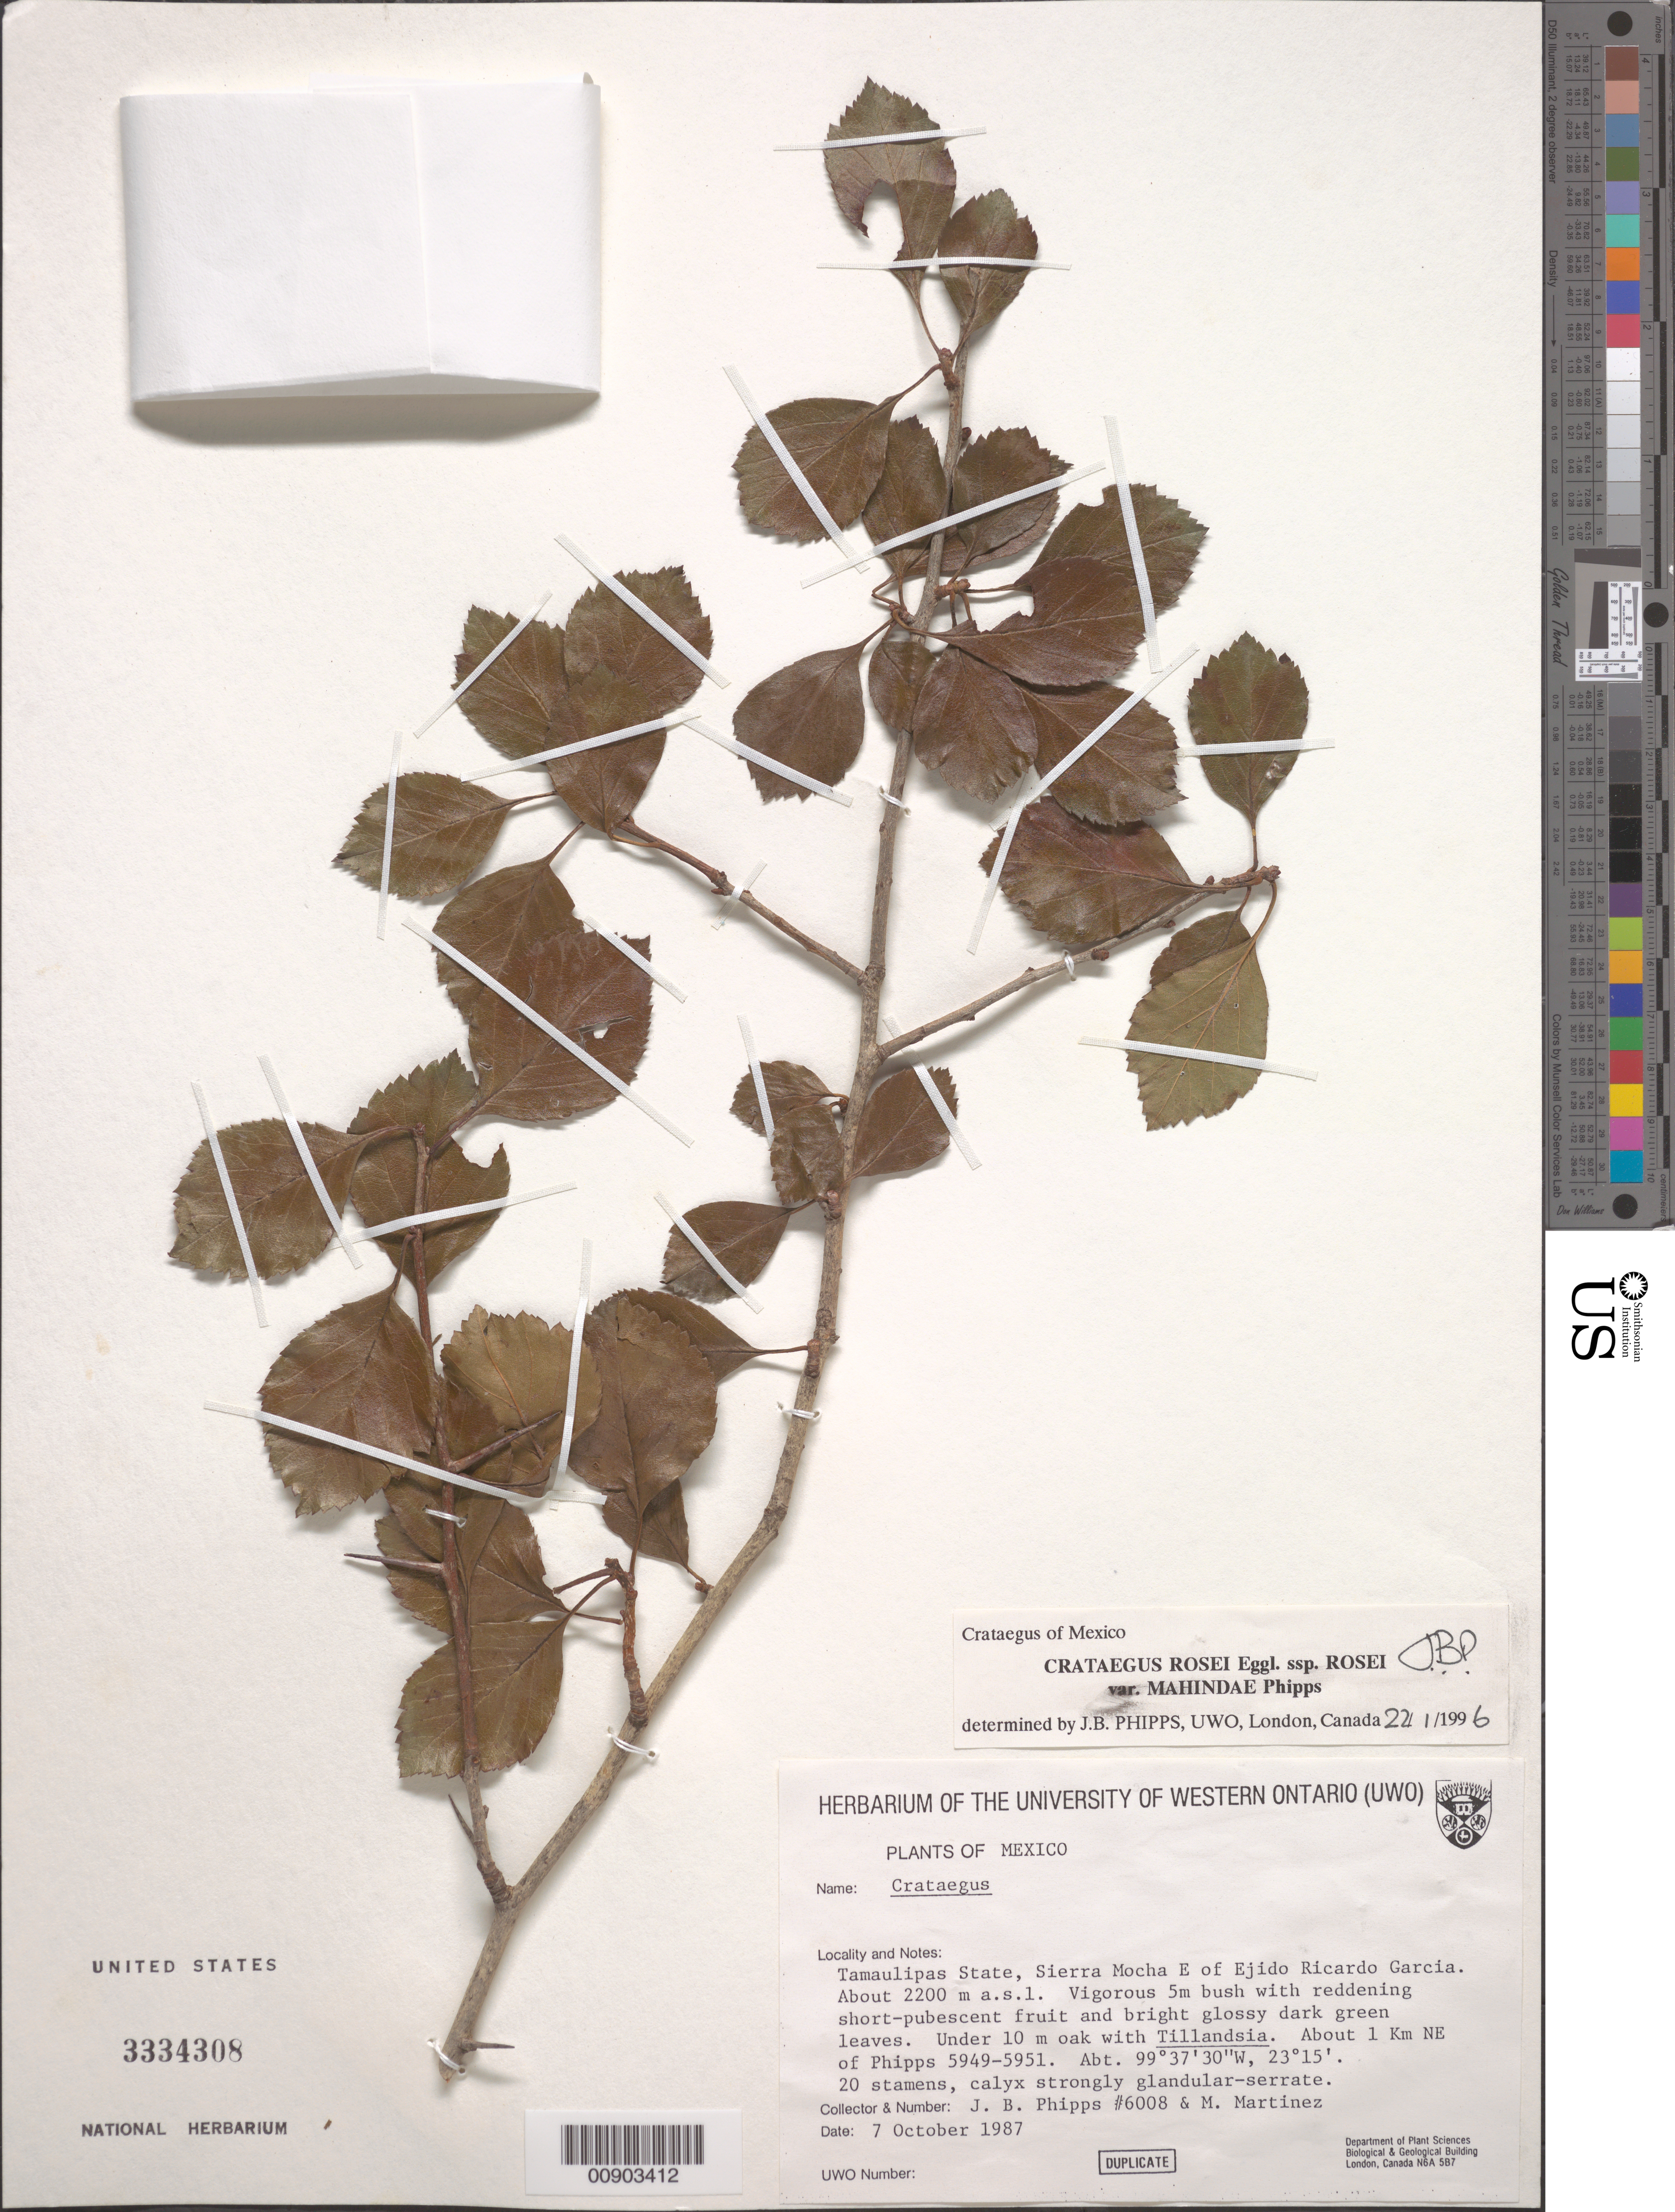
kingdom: Plantae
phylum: Tracheophyta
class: Magnoliopsida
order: Rosales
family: Rosaceae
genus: Crataegus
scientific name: Crataegus rosei var. mahindae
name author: Eggl.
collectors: J. Phipps & M. Martinez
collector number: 6008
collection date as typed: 07 Oct 1987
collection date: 1987-10-07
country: Mexico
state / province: Tamaulipas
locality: Tamaulipas State, Sierra de Mocha E of Ejido Ricardo García. About 1 km NE of Phipps 5949-5951.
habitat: Under 10 m. oak with Tillandsia.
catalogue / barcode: US 3334308